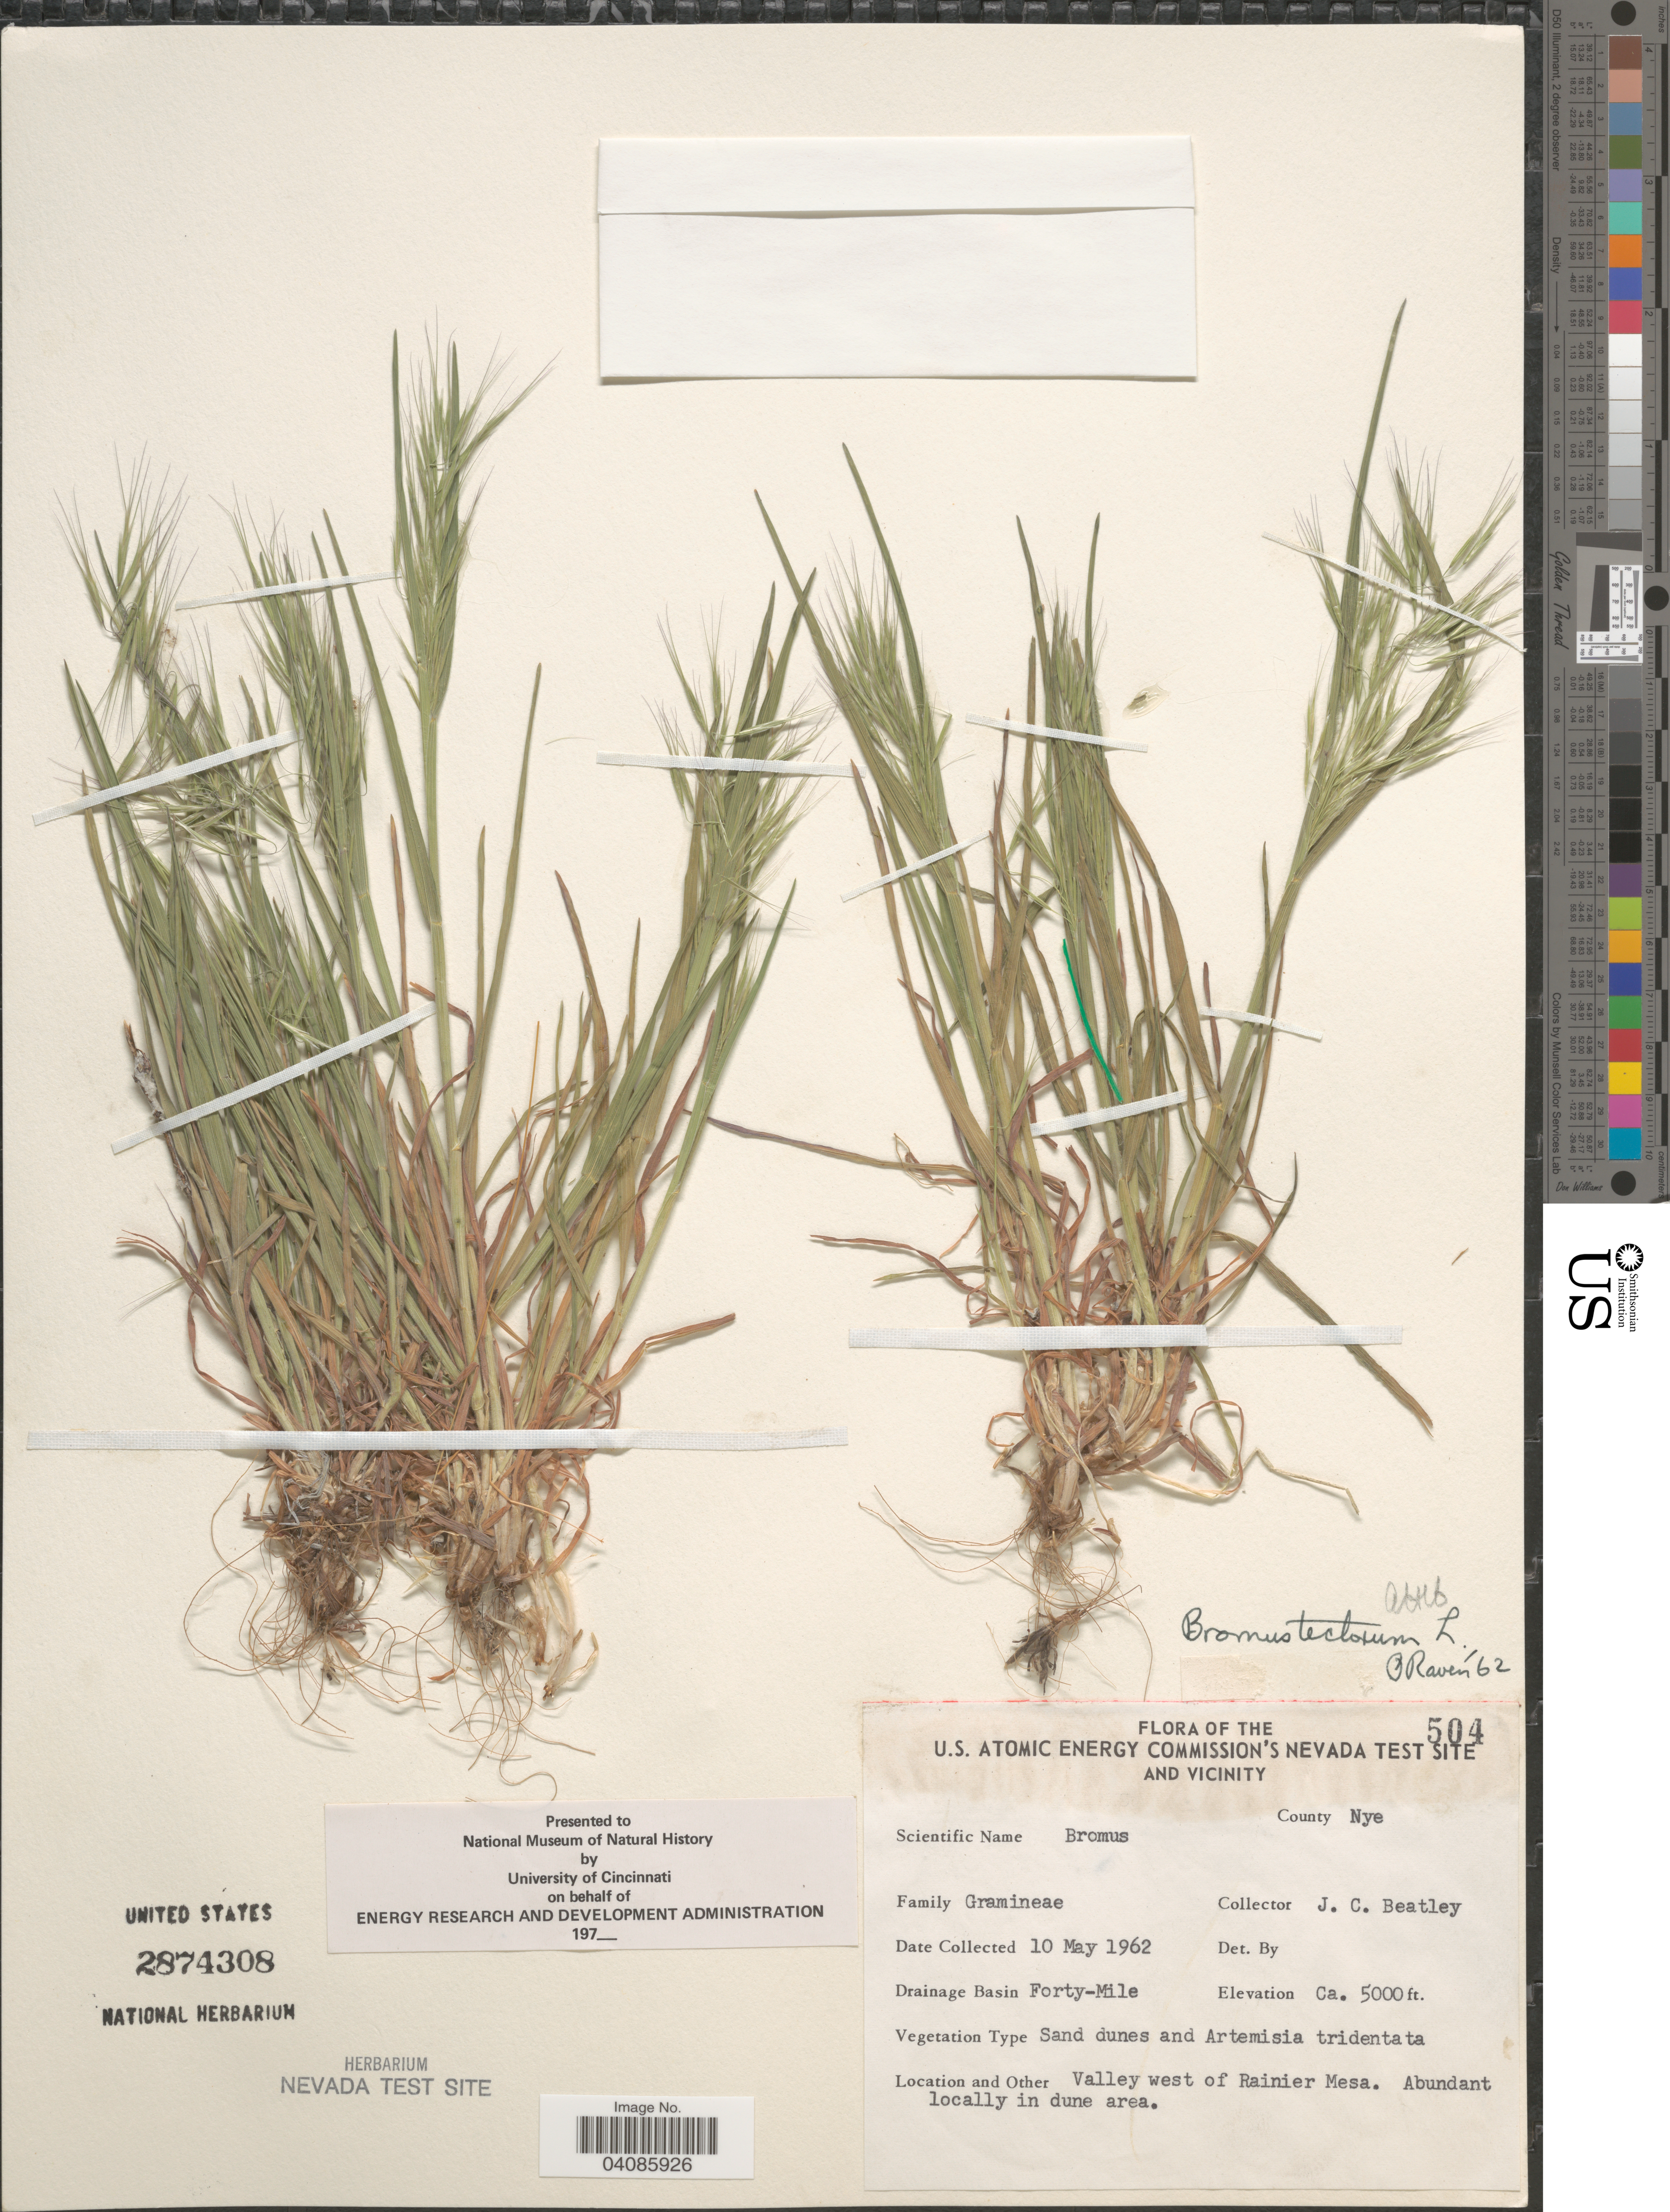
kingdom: Plantae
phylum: Tracheophyta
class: Liliopsida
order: Poales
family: Poaceae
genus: Bromus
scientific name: Bromus tectorum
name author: L.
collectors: J. C. Beatley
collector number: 504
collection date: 1962-05-10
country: United States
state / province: Nevada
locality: U.S. Atomic Energy Commission's Nevada Test Site and Vicinity. County Nye. Drainage Basin Forty-Mile. Valley west of Rainier Mesa.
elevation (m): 1524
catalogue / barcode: US 2874308